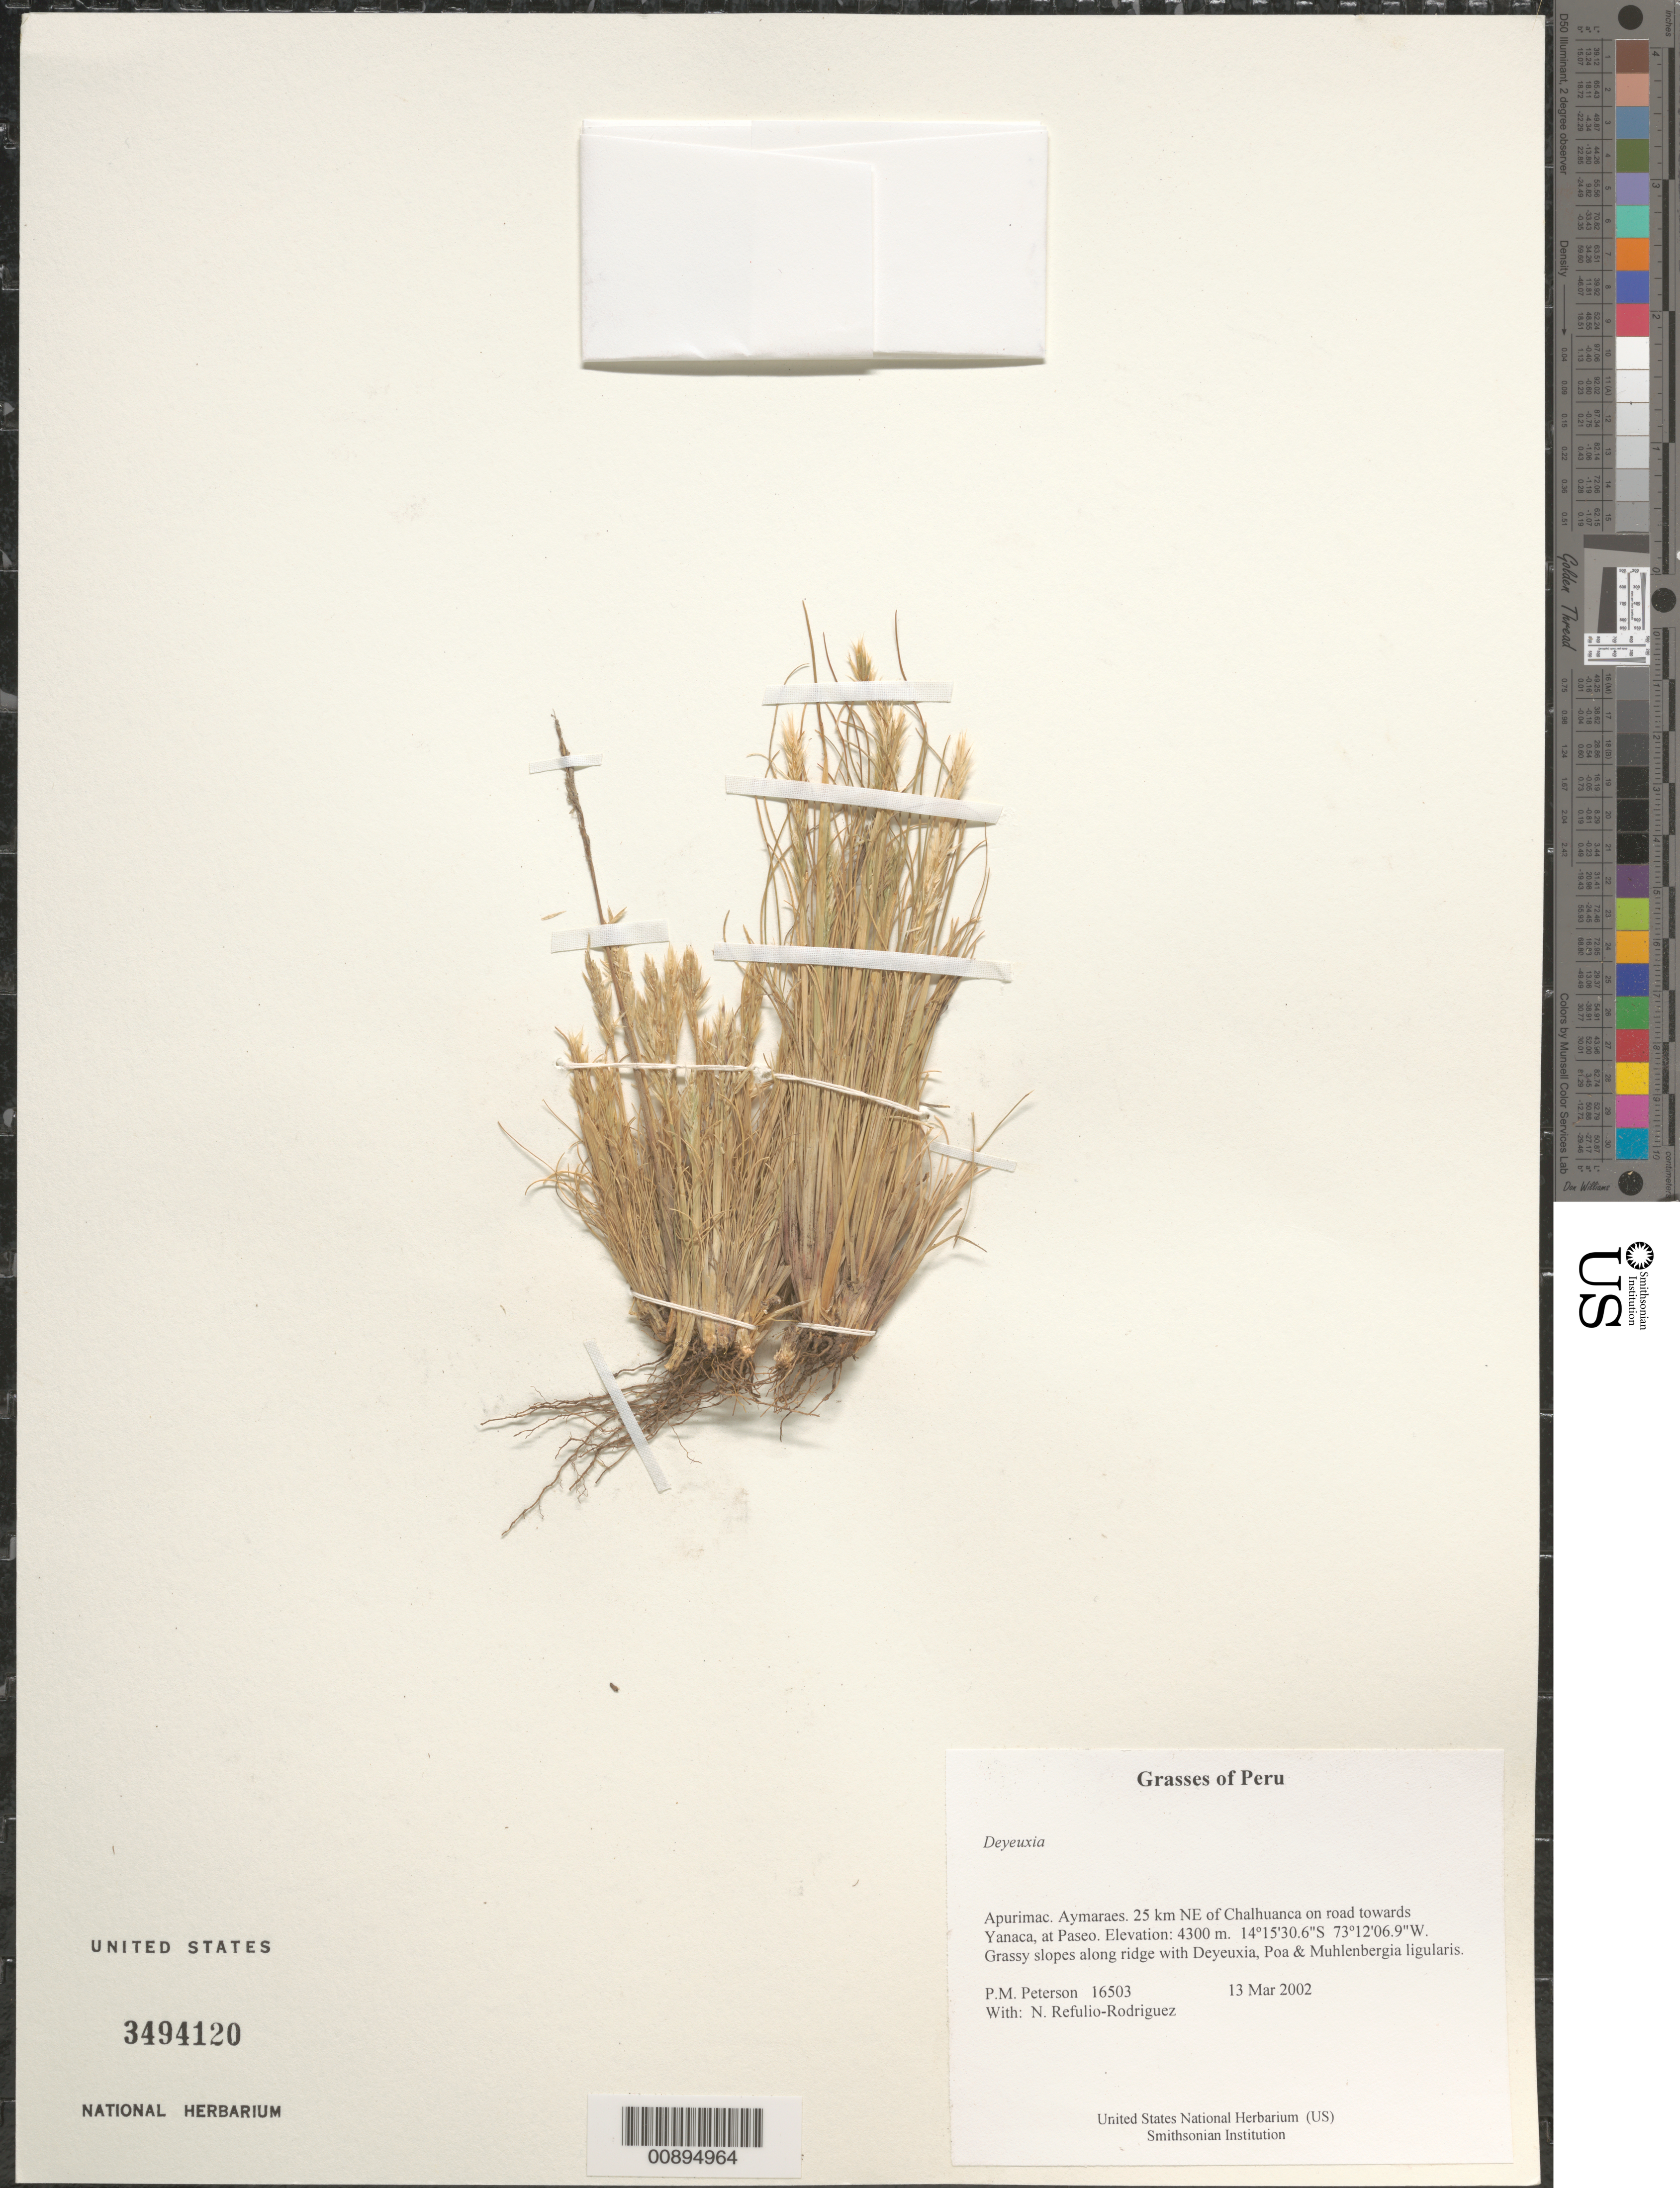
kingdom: Plantae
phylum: Tracheophyta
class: Liliopsida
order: Poales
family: Poaceae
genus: Calamagrostis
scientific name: Calamagrostis sp.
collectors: P. M. Peterson & N. Refulio-Rodríguez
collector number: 16503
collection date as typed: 13 Mar 2002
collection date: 2002-03-13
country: Peru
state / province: Apurímac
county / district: Aymaraes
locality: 25 km NE of Chalhuanca on road towards Yanaca, at Paseo.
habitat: Grassy slopes along ridge with ~Deyeuxia, Poa & Muhlenbergia ligularis~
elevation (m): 4300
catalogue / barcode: US 3494120